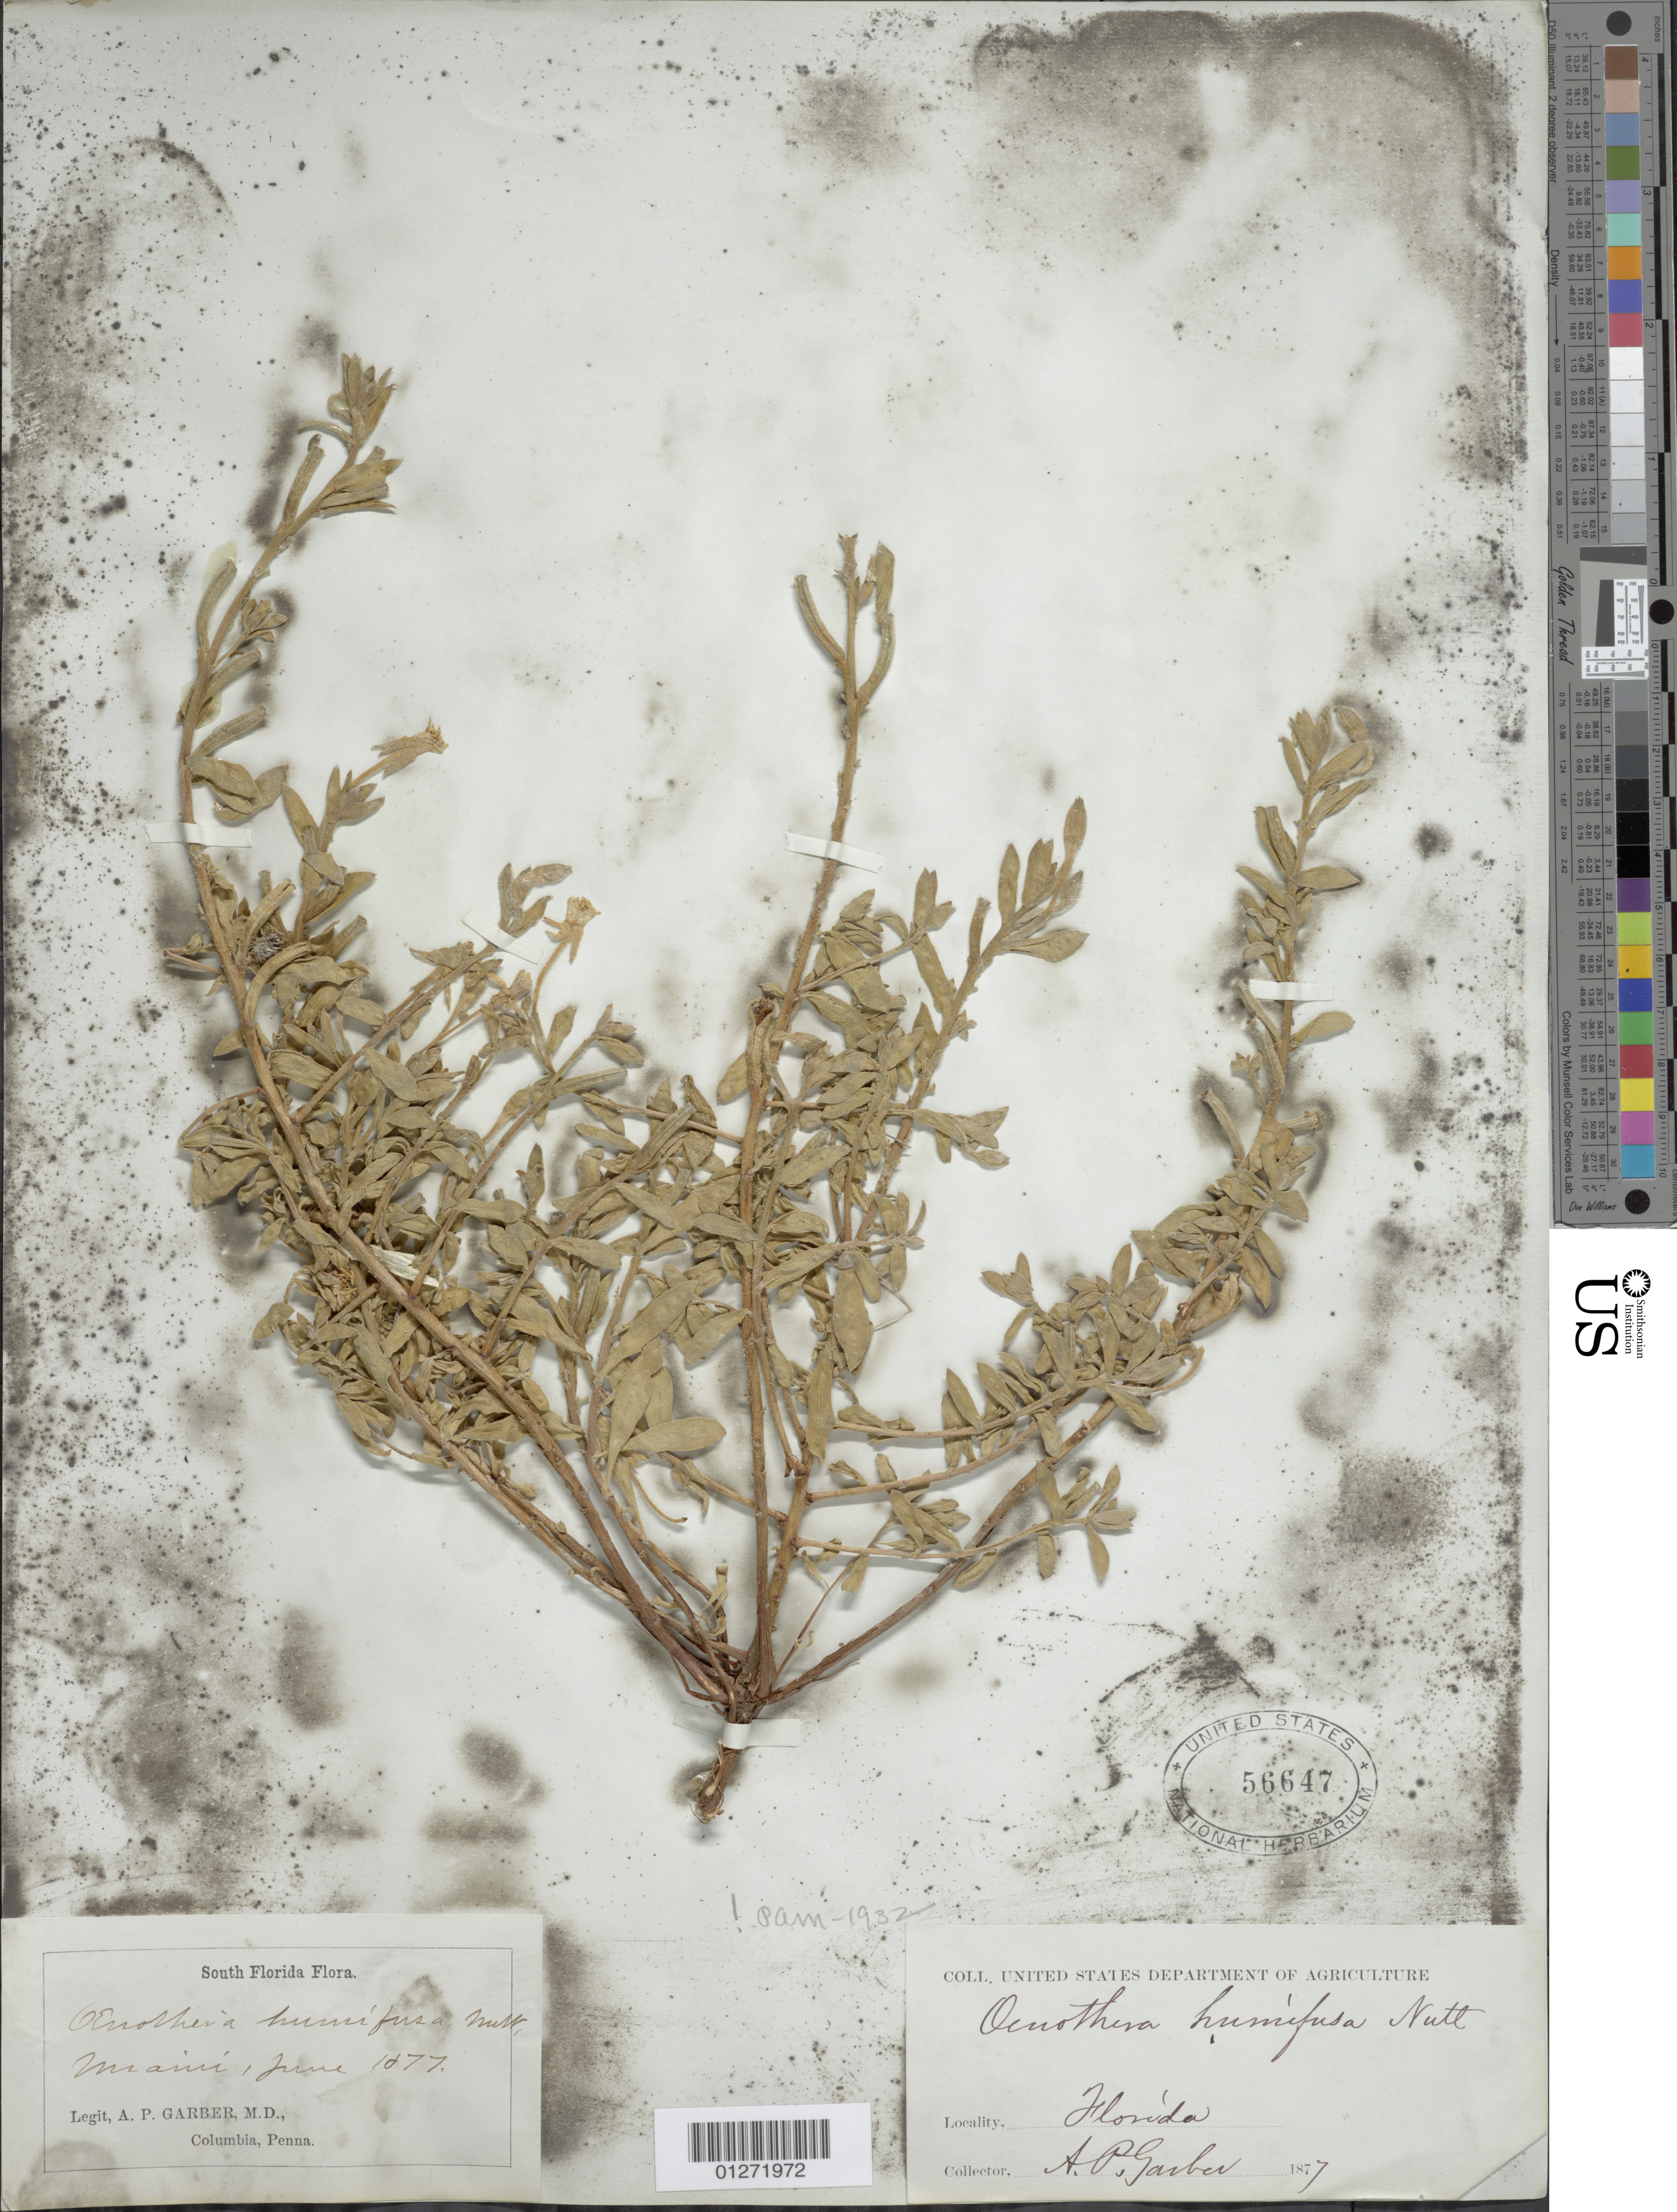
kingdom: Plantae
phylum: Tracheophyta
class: Magnoliopsida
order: Myrtales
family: Onagraceae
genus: Oenothera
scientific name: Oenothera humifusa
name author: Nutt.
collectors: A. P. Garber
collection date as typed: Jun 1877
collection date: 1877-06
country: United States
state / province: Florida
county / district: Dade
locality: Miami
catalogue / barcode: US 56647